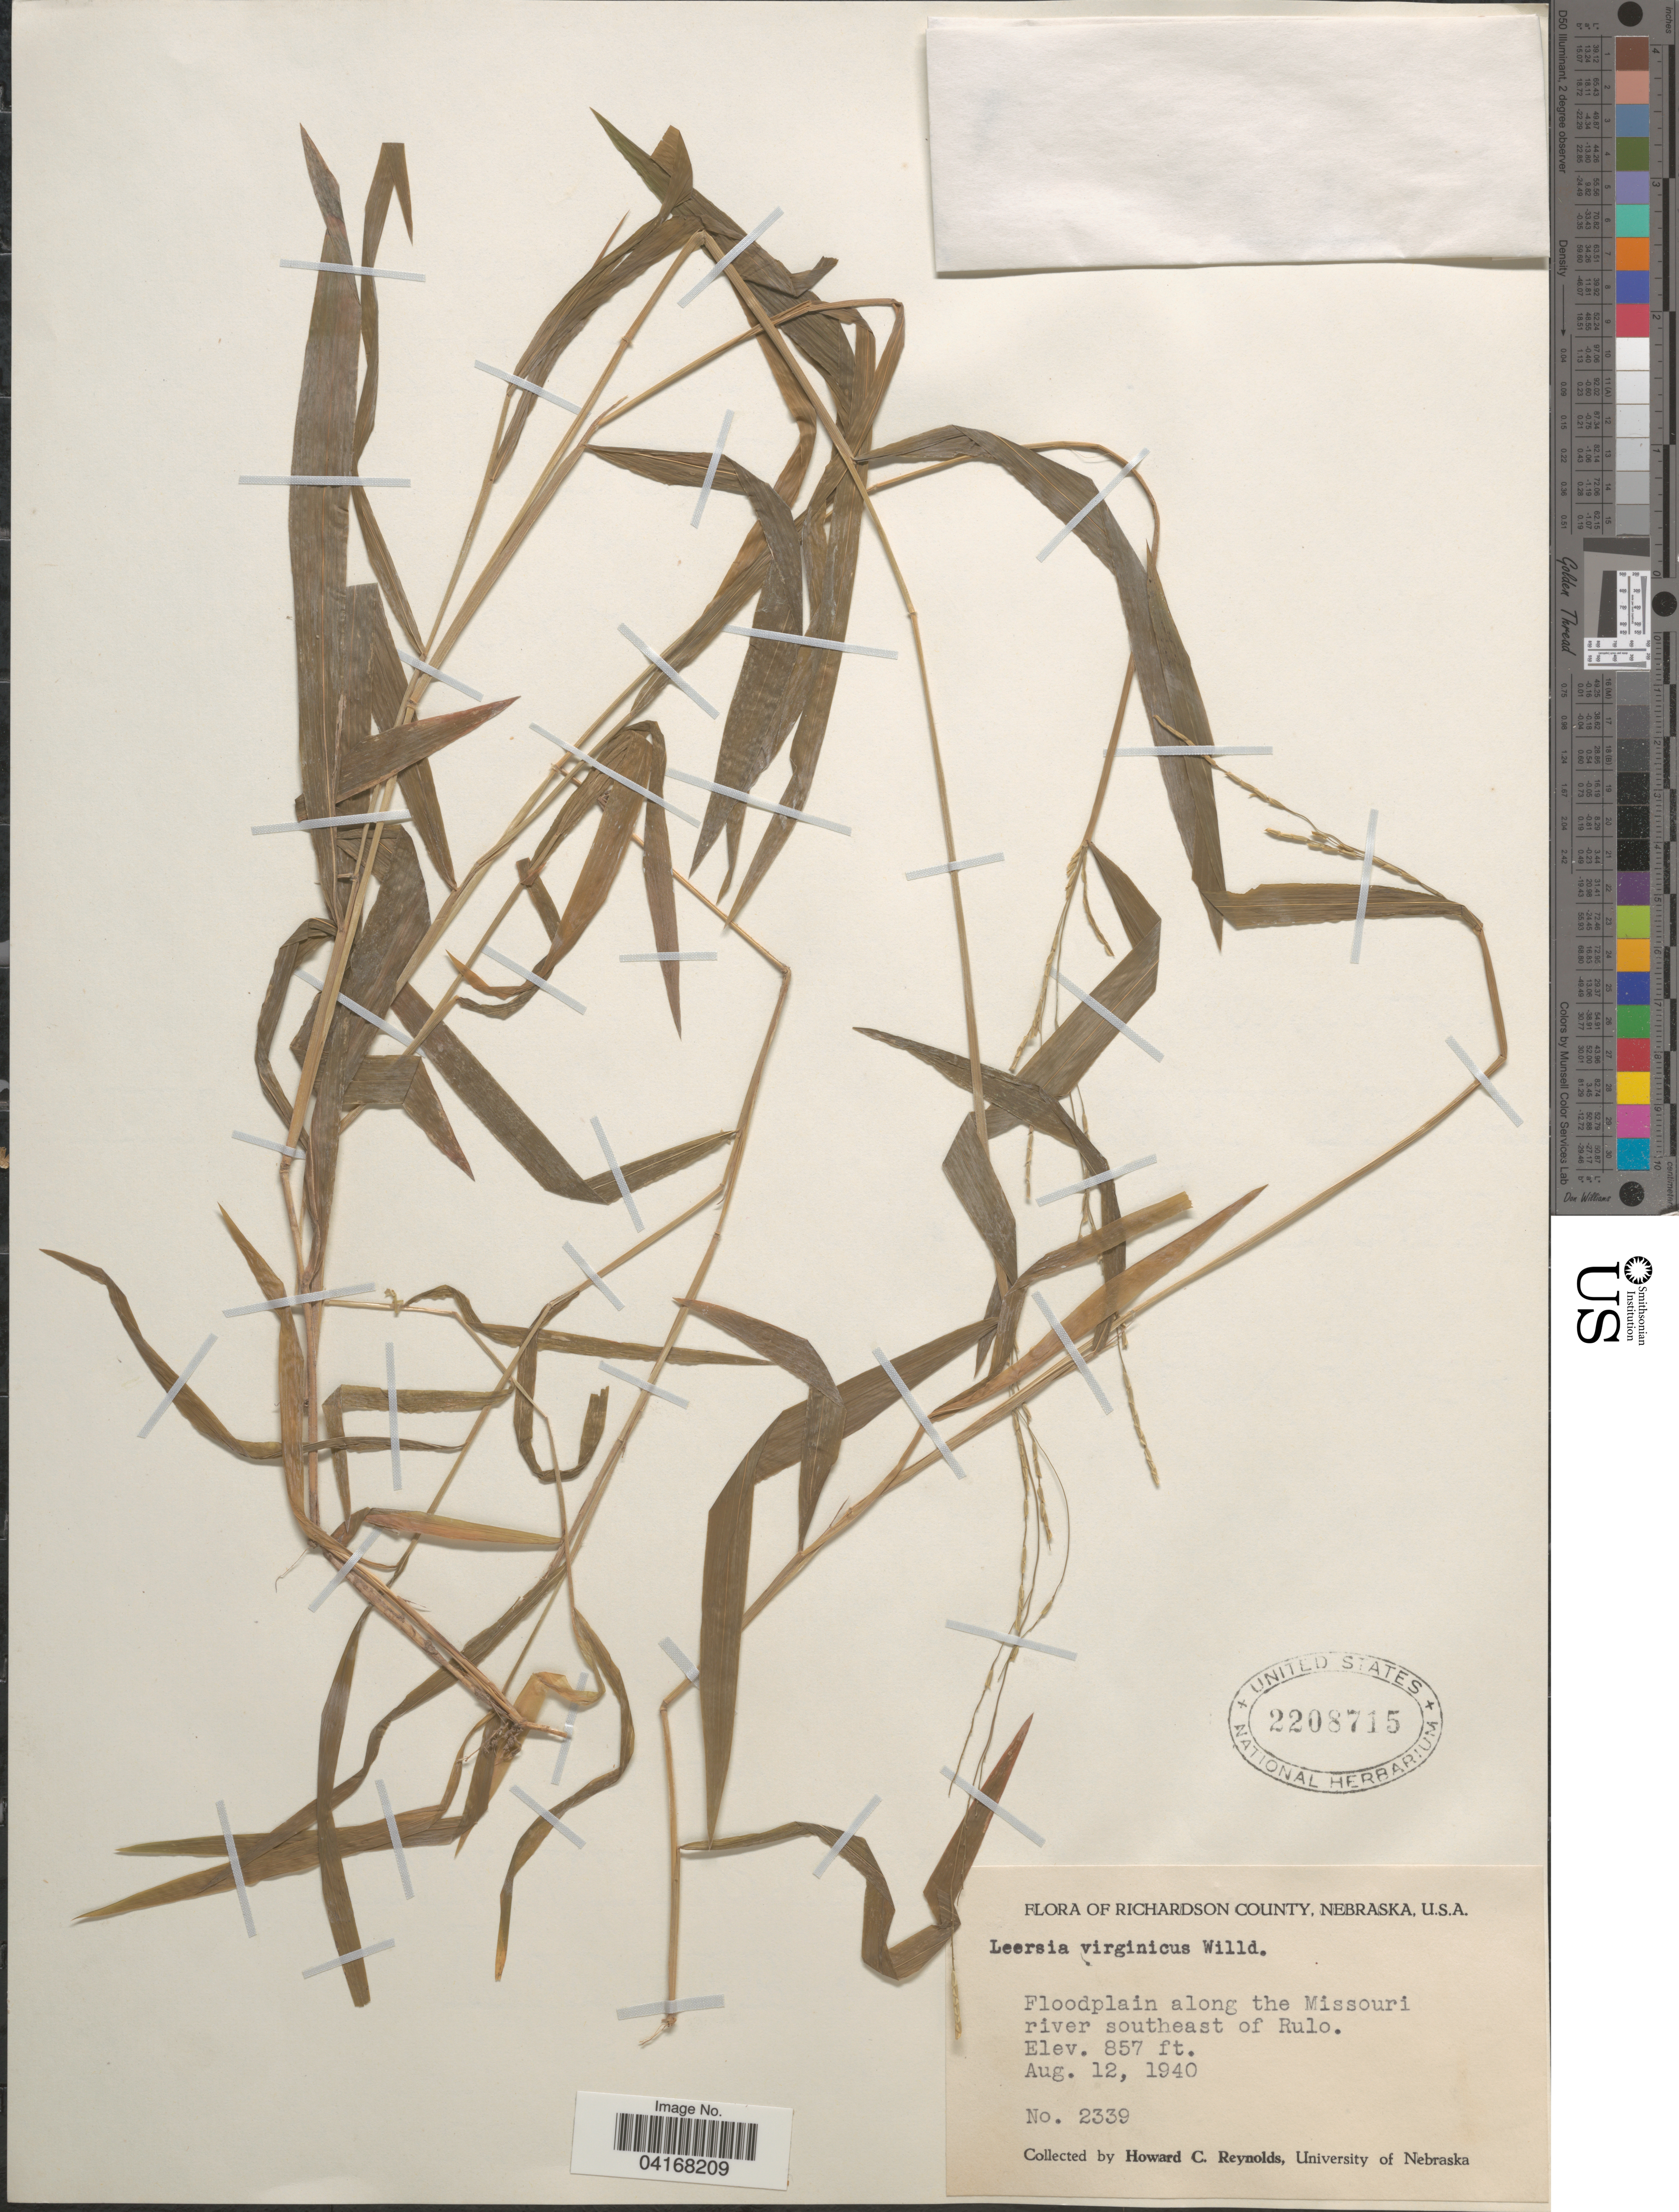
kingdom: Plantae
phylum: Tracheophyta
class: Liliopsida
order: Poales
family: Poaceae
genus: Leersia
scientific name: Leersia virginica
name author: Willd.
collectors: H. Reynolds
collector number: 2339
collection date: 1940-08-12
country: United States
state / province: Nebraska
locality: Richardson County. Floodplain along the Missouri river southeast of Rulo.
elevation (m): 261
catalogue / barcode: US 2208715